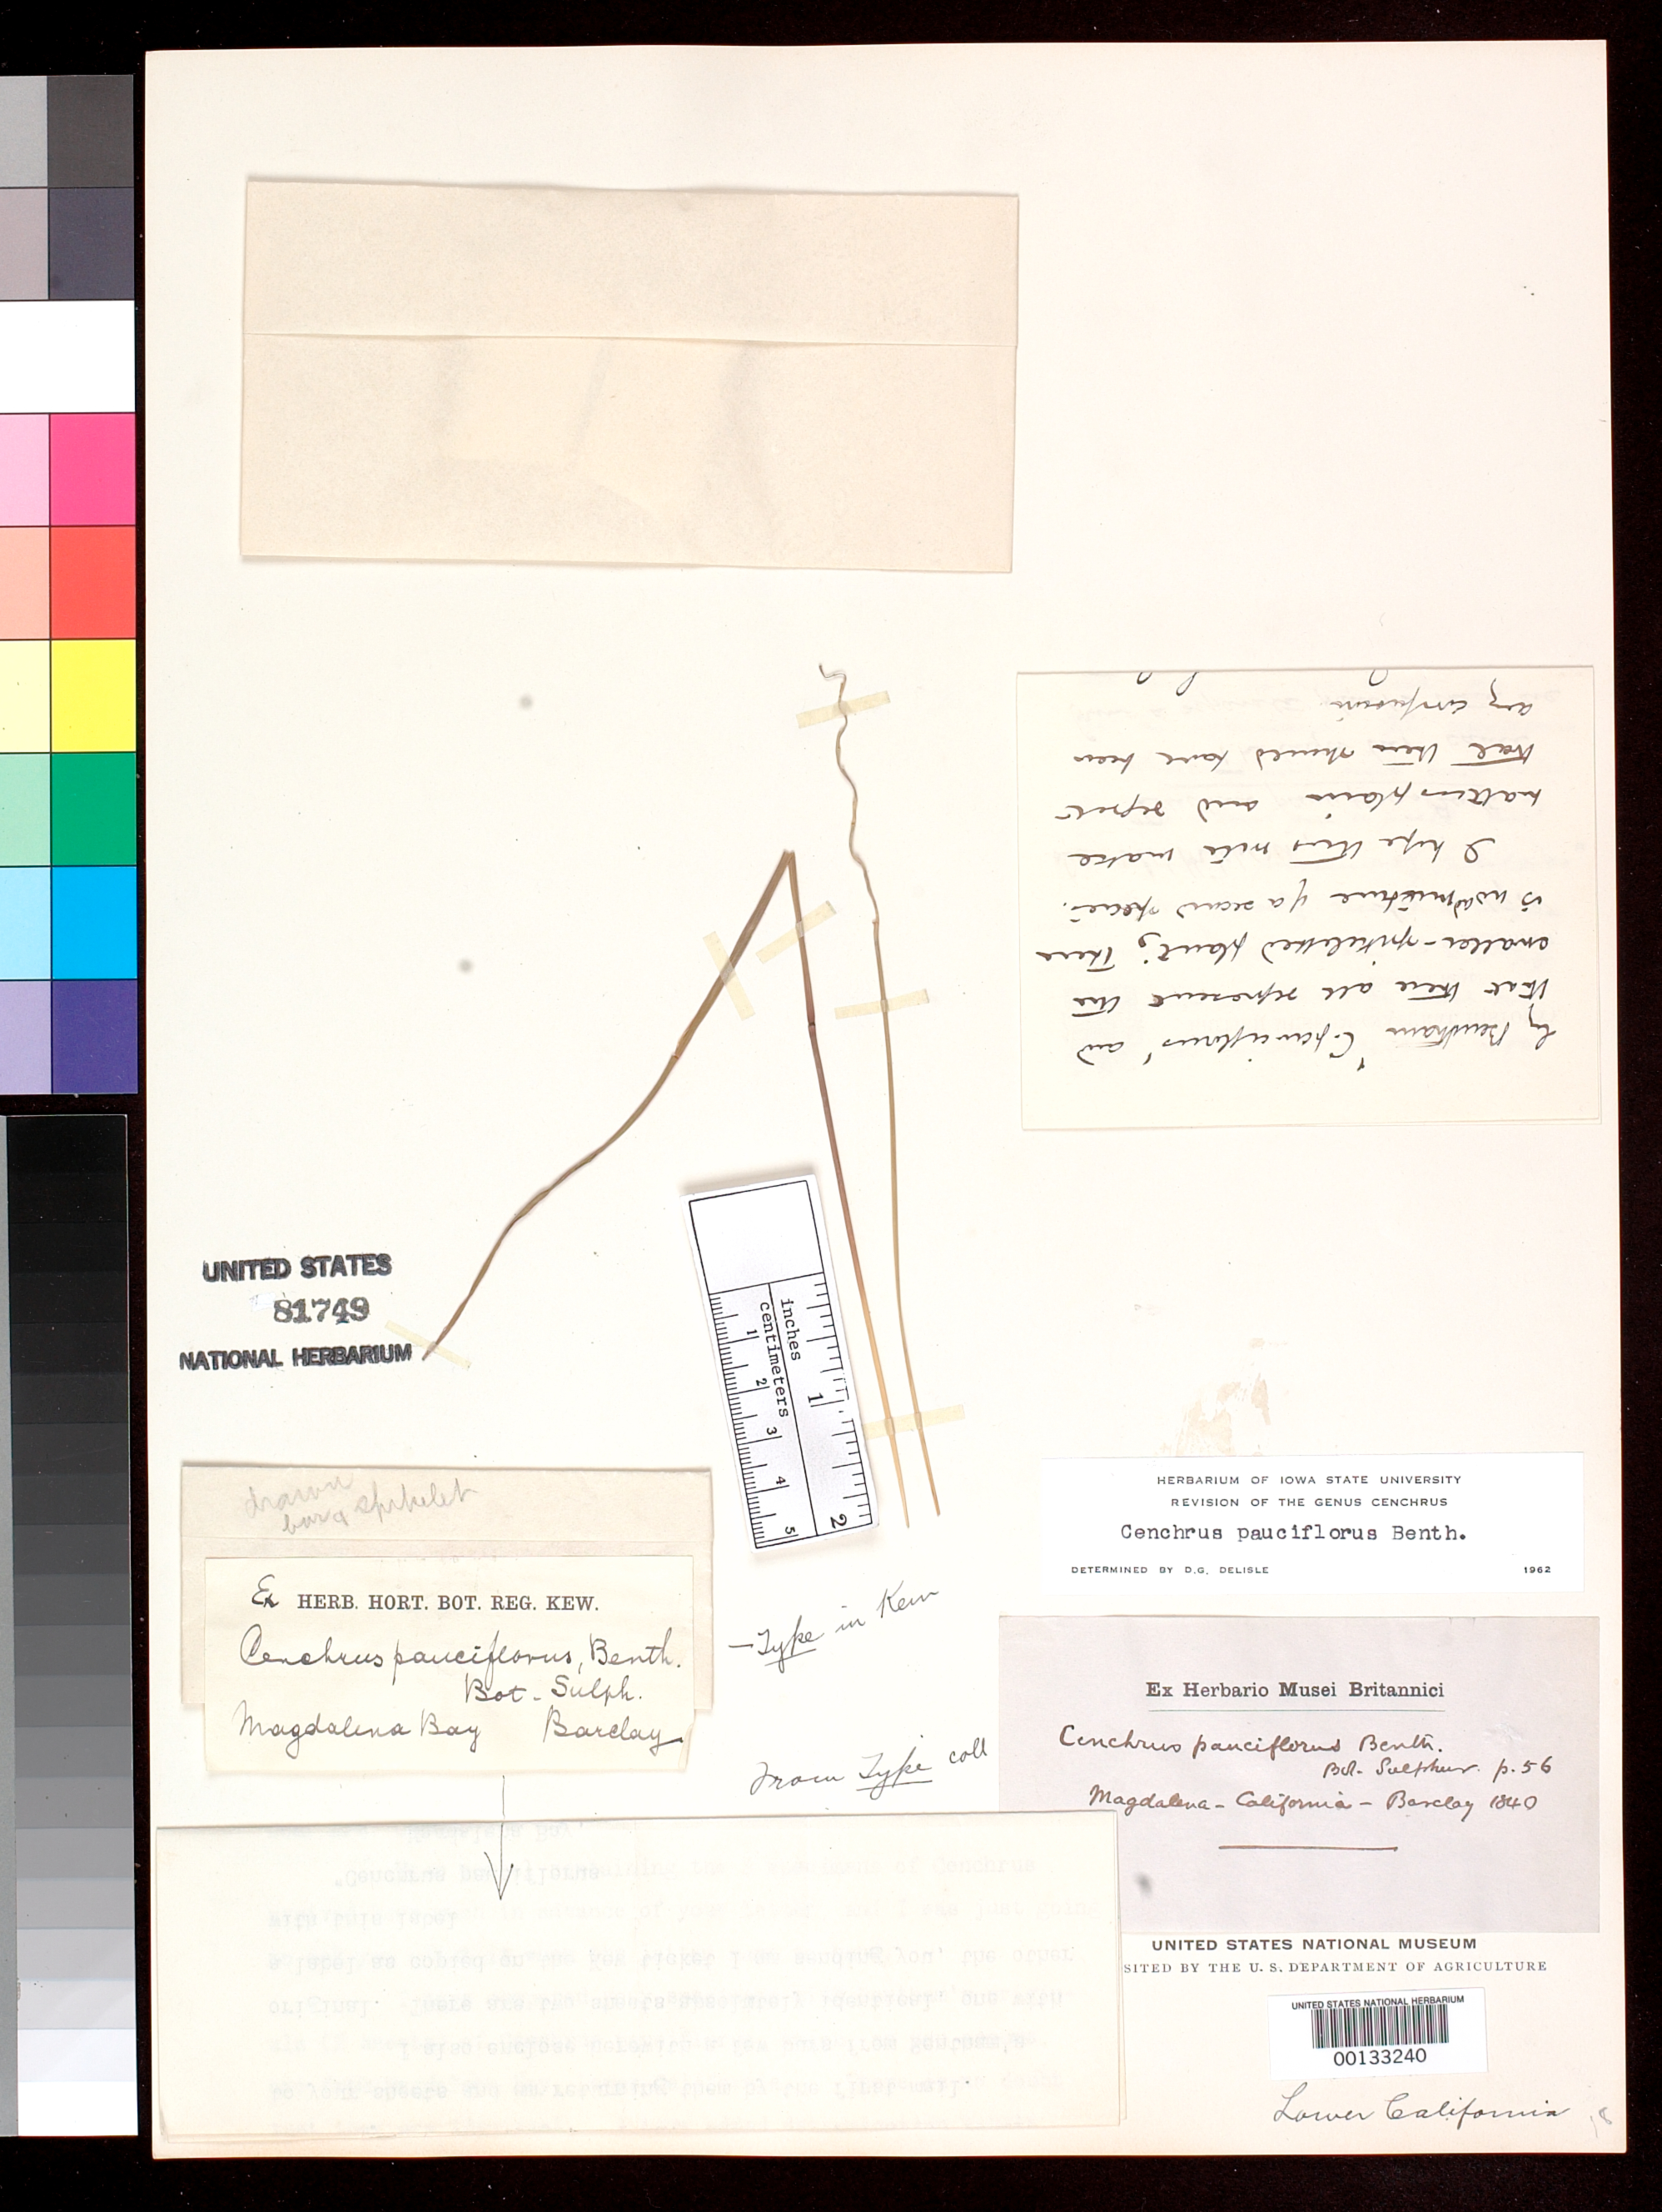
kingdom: Plantae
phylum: Tracheophyta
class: Liliopsida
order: Poales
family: Poaceae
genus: Cenchrus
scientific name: Cenchrus pauciflorus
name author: Benth.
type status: Type Fragment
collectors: G. W. Barclay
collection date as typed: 1840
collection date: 1840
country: Mexico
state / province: Baja California Sur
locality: Magdalena Bay.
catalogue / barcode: US 81749